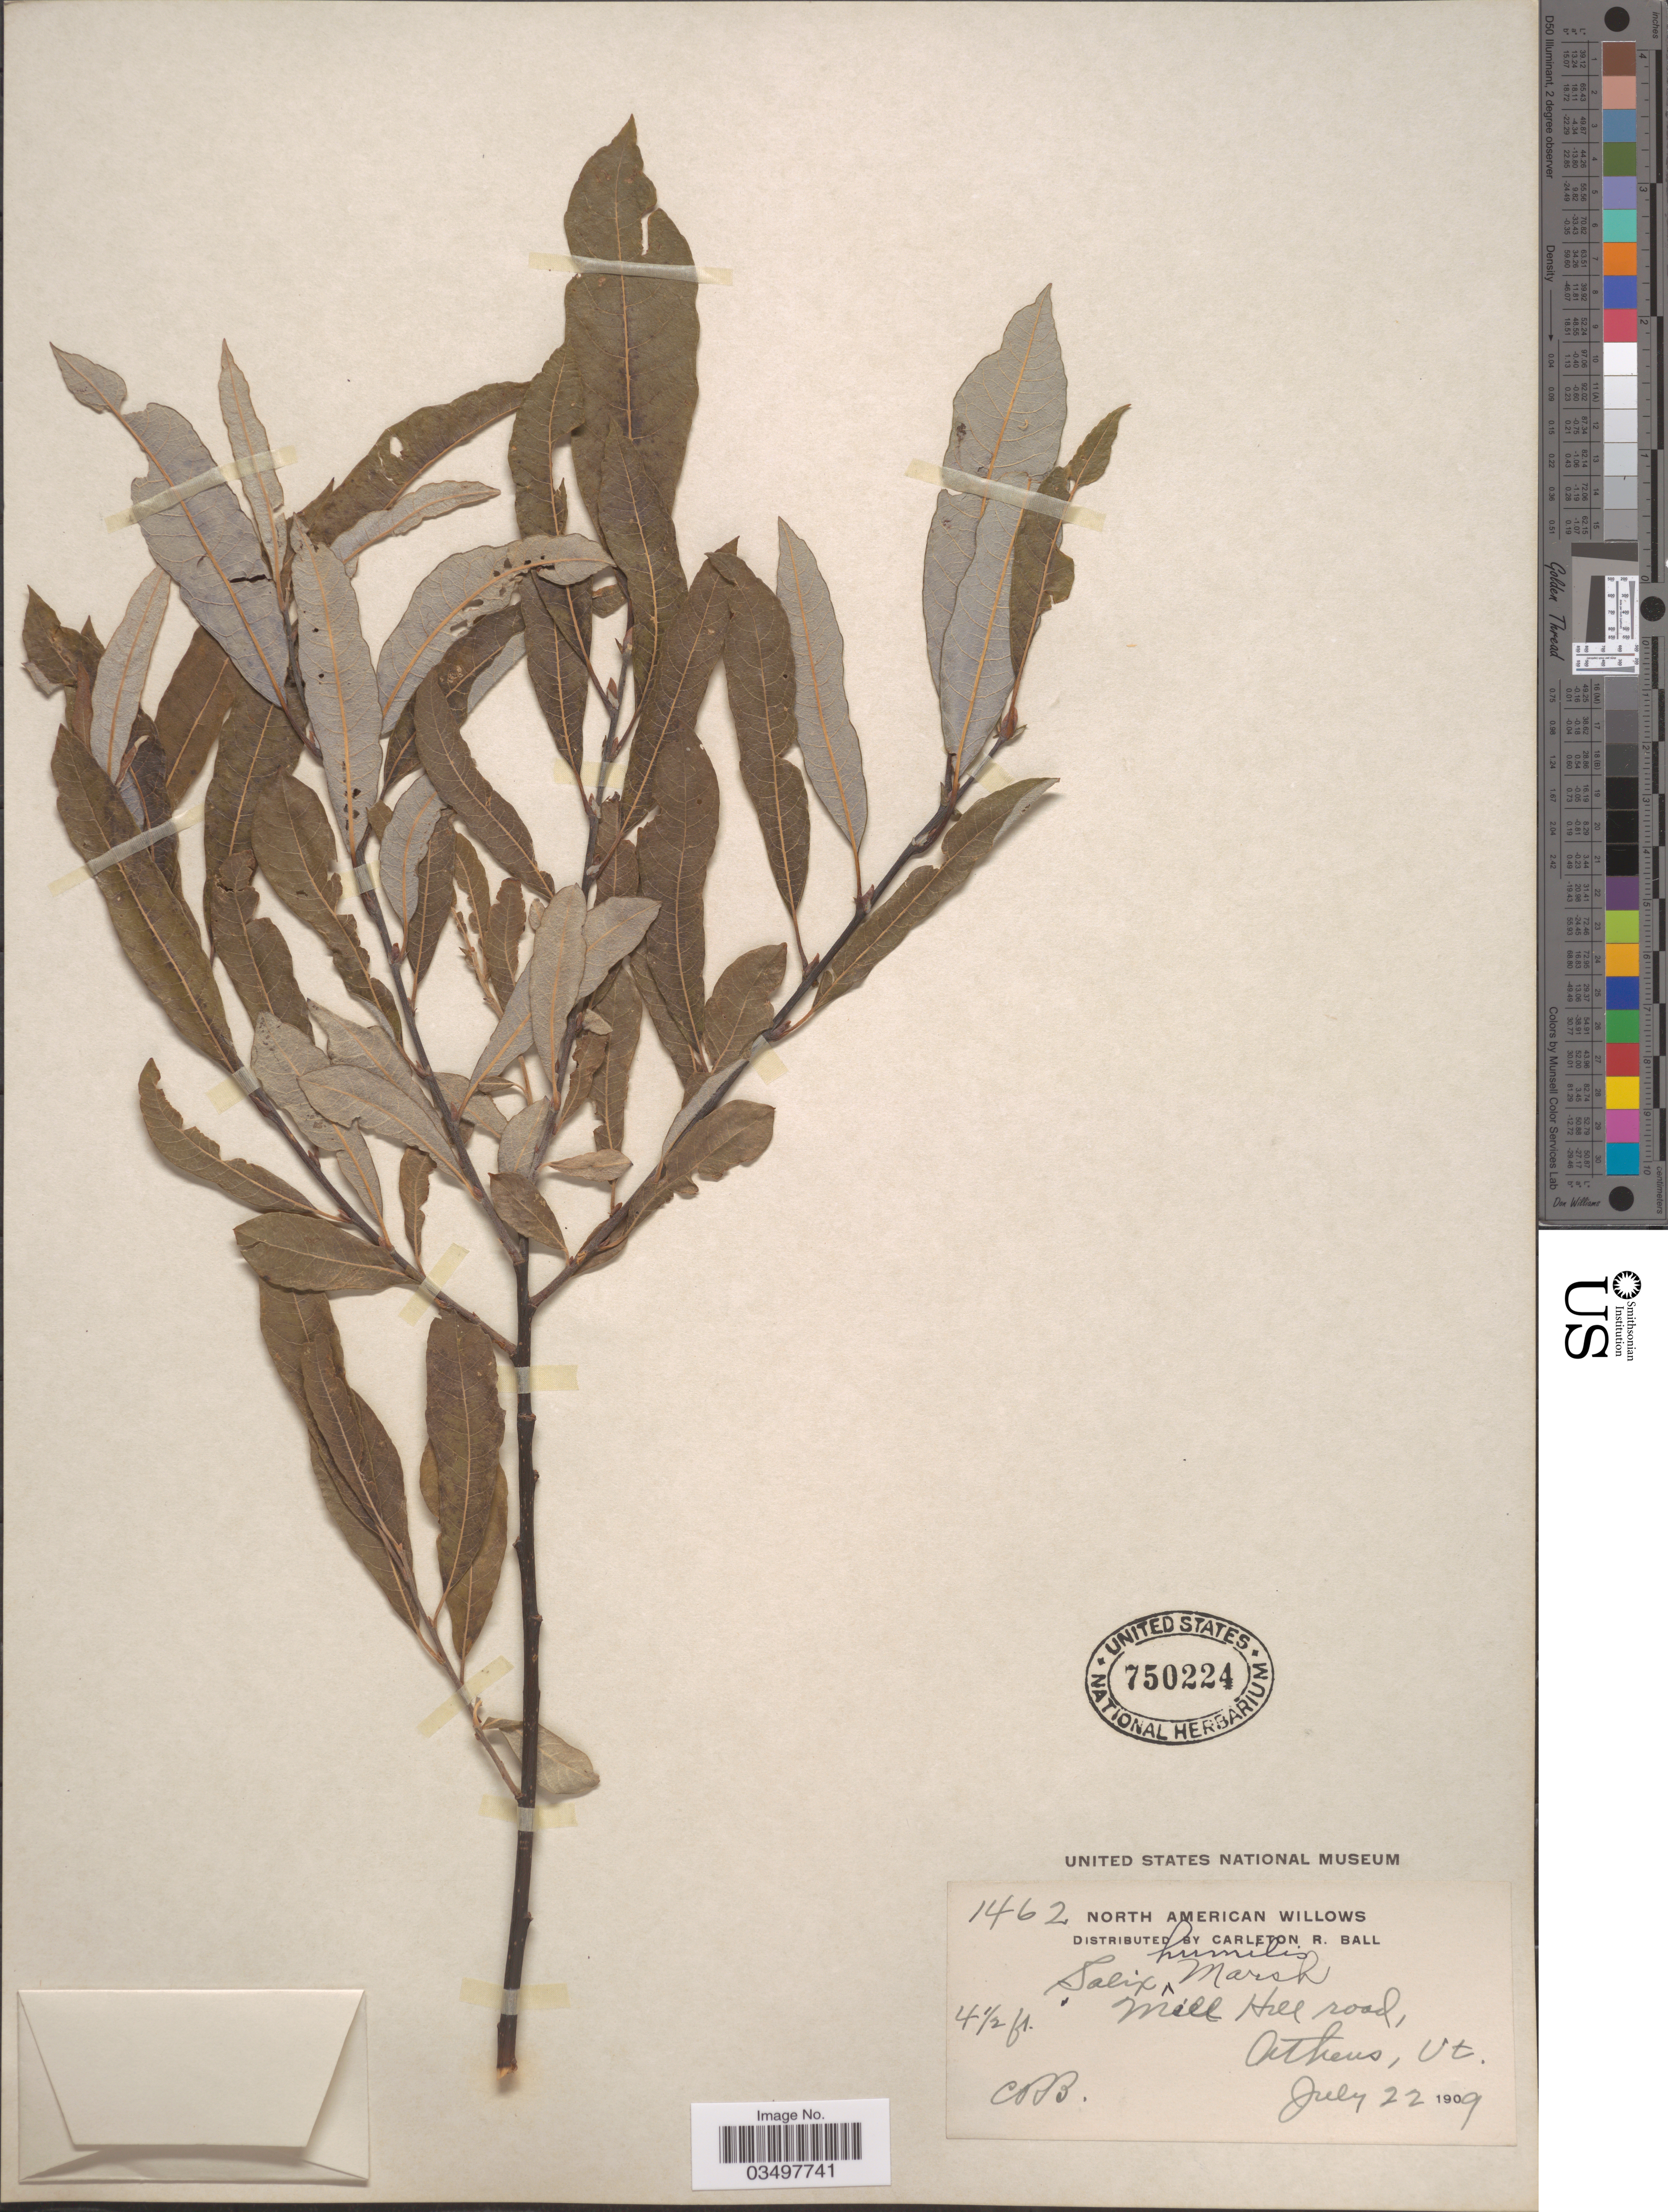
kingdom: Plantae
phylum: Tracheophyta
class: Magnoliopsida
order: Malpighiales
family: Salicaceae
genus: Salix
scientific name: Salix humilis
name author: Marshall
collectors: C. R. Ball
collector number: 1462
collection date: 1909-07-22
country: United States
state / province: Vermont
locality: Mill Hill road, Athens.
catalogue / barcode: US 750224